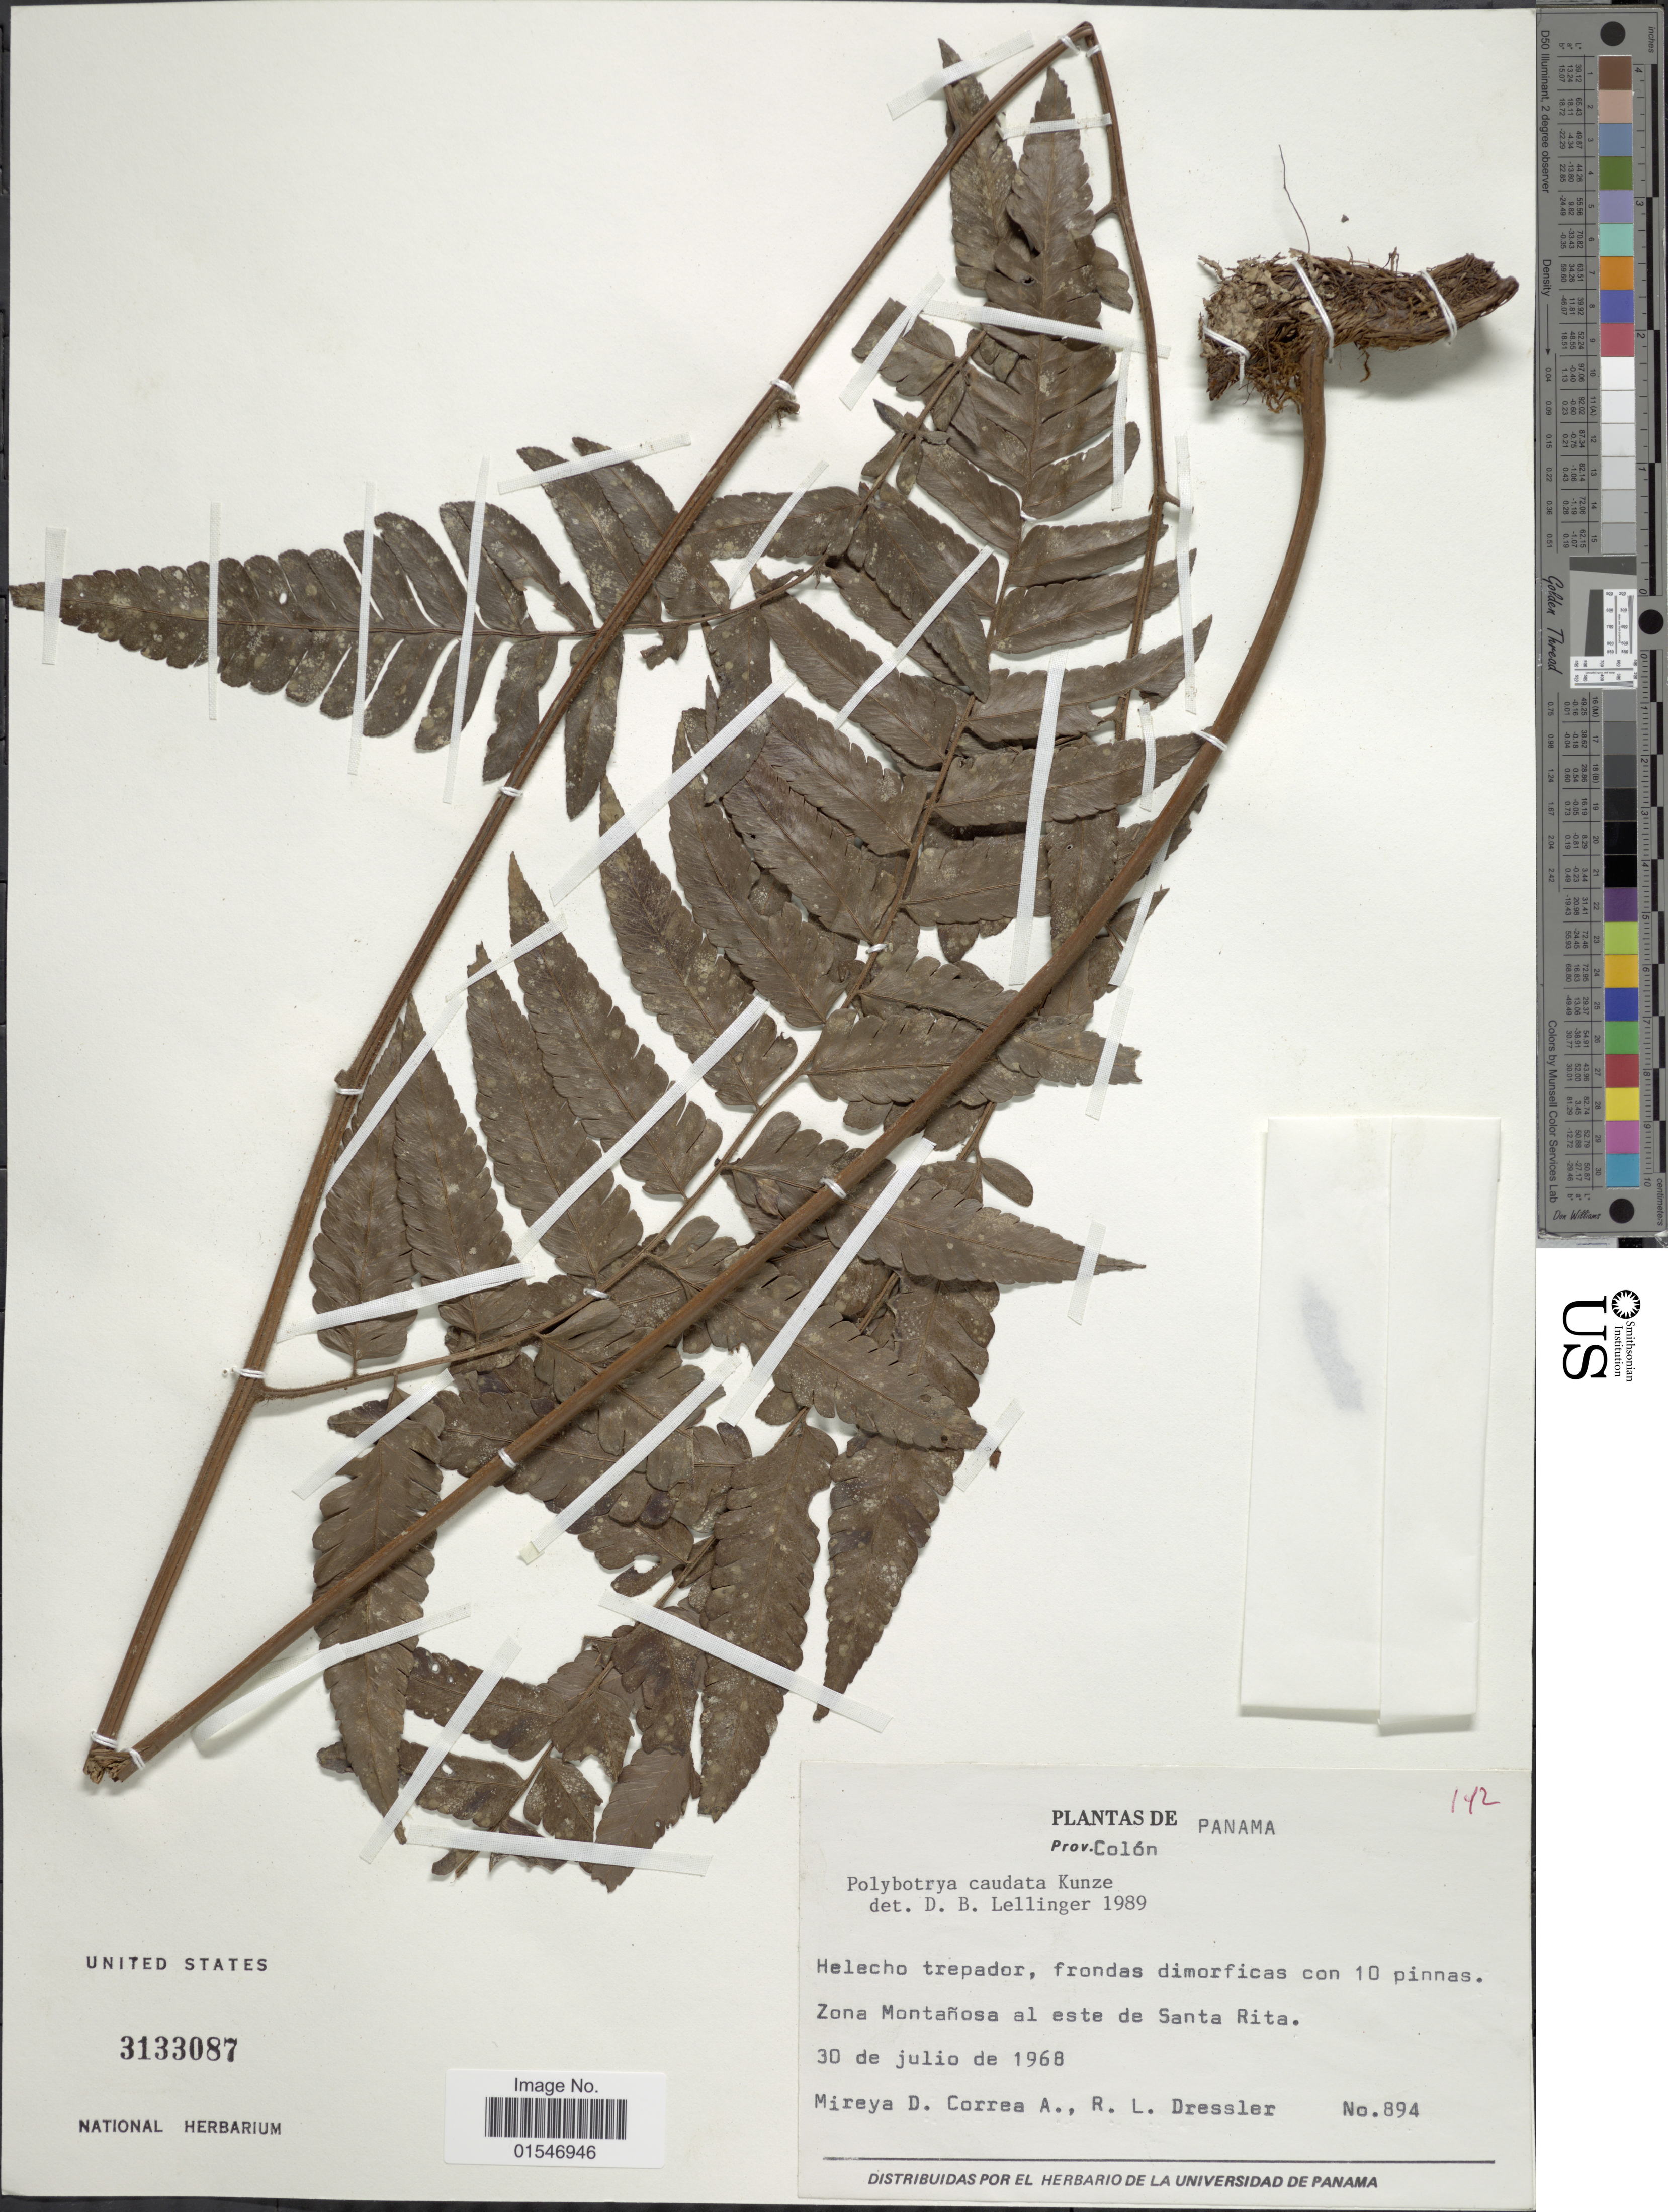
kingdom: Plantae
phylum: Tracheophyta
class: Polypodiopsida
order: Polypodiales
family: Dryopteridaceae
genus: Polybotrya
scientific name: Polybotrya caudata f. caudata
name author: Kunze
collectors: D. Mireya, A. Correa & R. Dressler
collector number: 894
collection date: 1968-07-30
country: Panama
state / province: Colón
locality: Panama, Prov. Colon. Zona Montanosa al este de Santa Rita.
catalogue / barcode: US 3133087